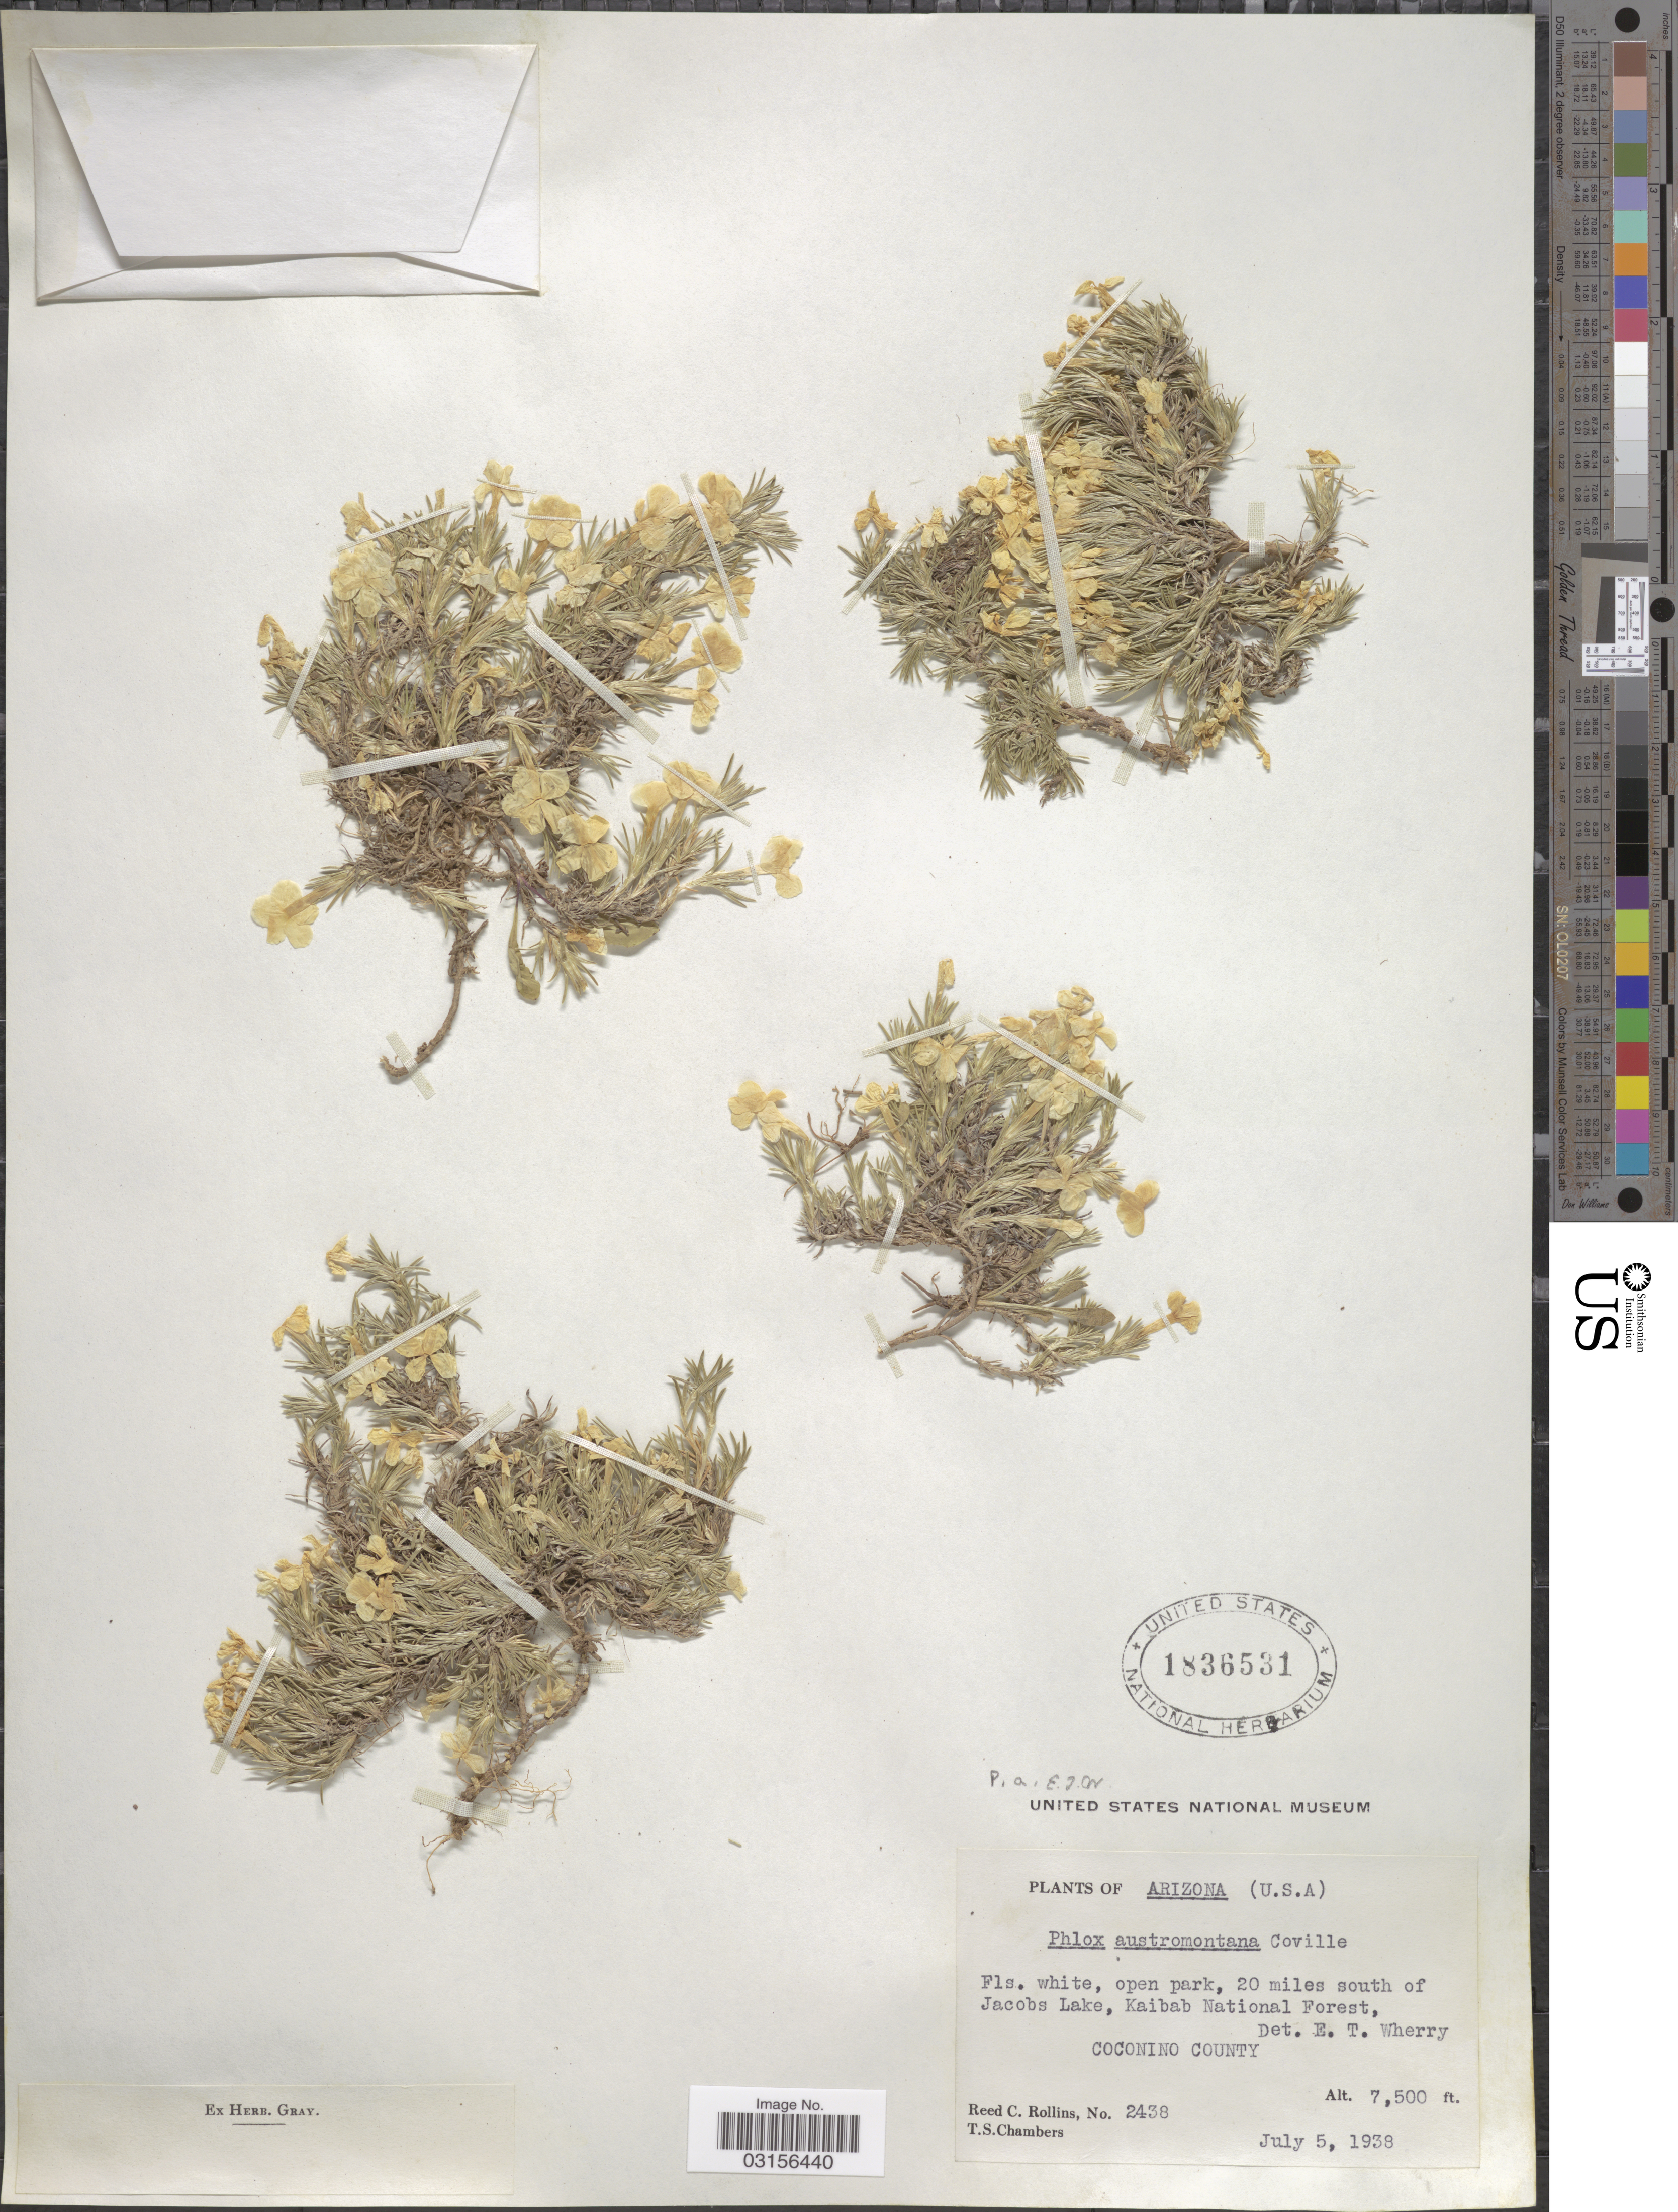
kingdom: Plantae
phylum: Tracheophyta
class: Magnoliopsida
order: Ericales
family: Polemoniaceae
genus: Phlox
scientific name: Phlox austromontana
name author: Coville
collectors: R. C. Rollins & T. Chambers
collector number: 2438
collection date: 1938-07-05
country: United States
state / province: Arizona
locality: U.S.A. 20 miles south of Jacobs Lake, Kaibab National Forest, Coconino County.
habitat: open park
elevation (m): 2286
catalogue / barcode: US 1836531